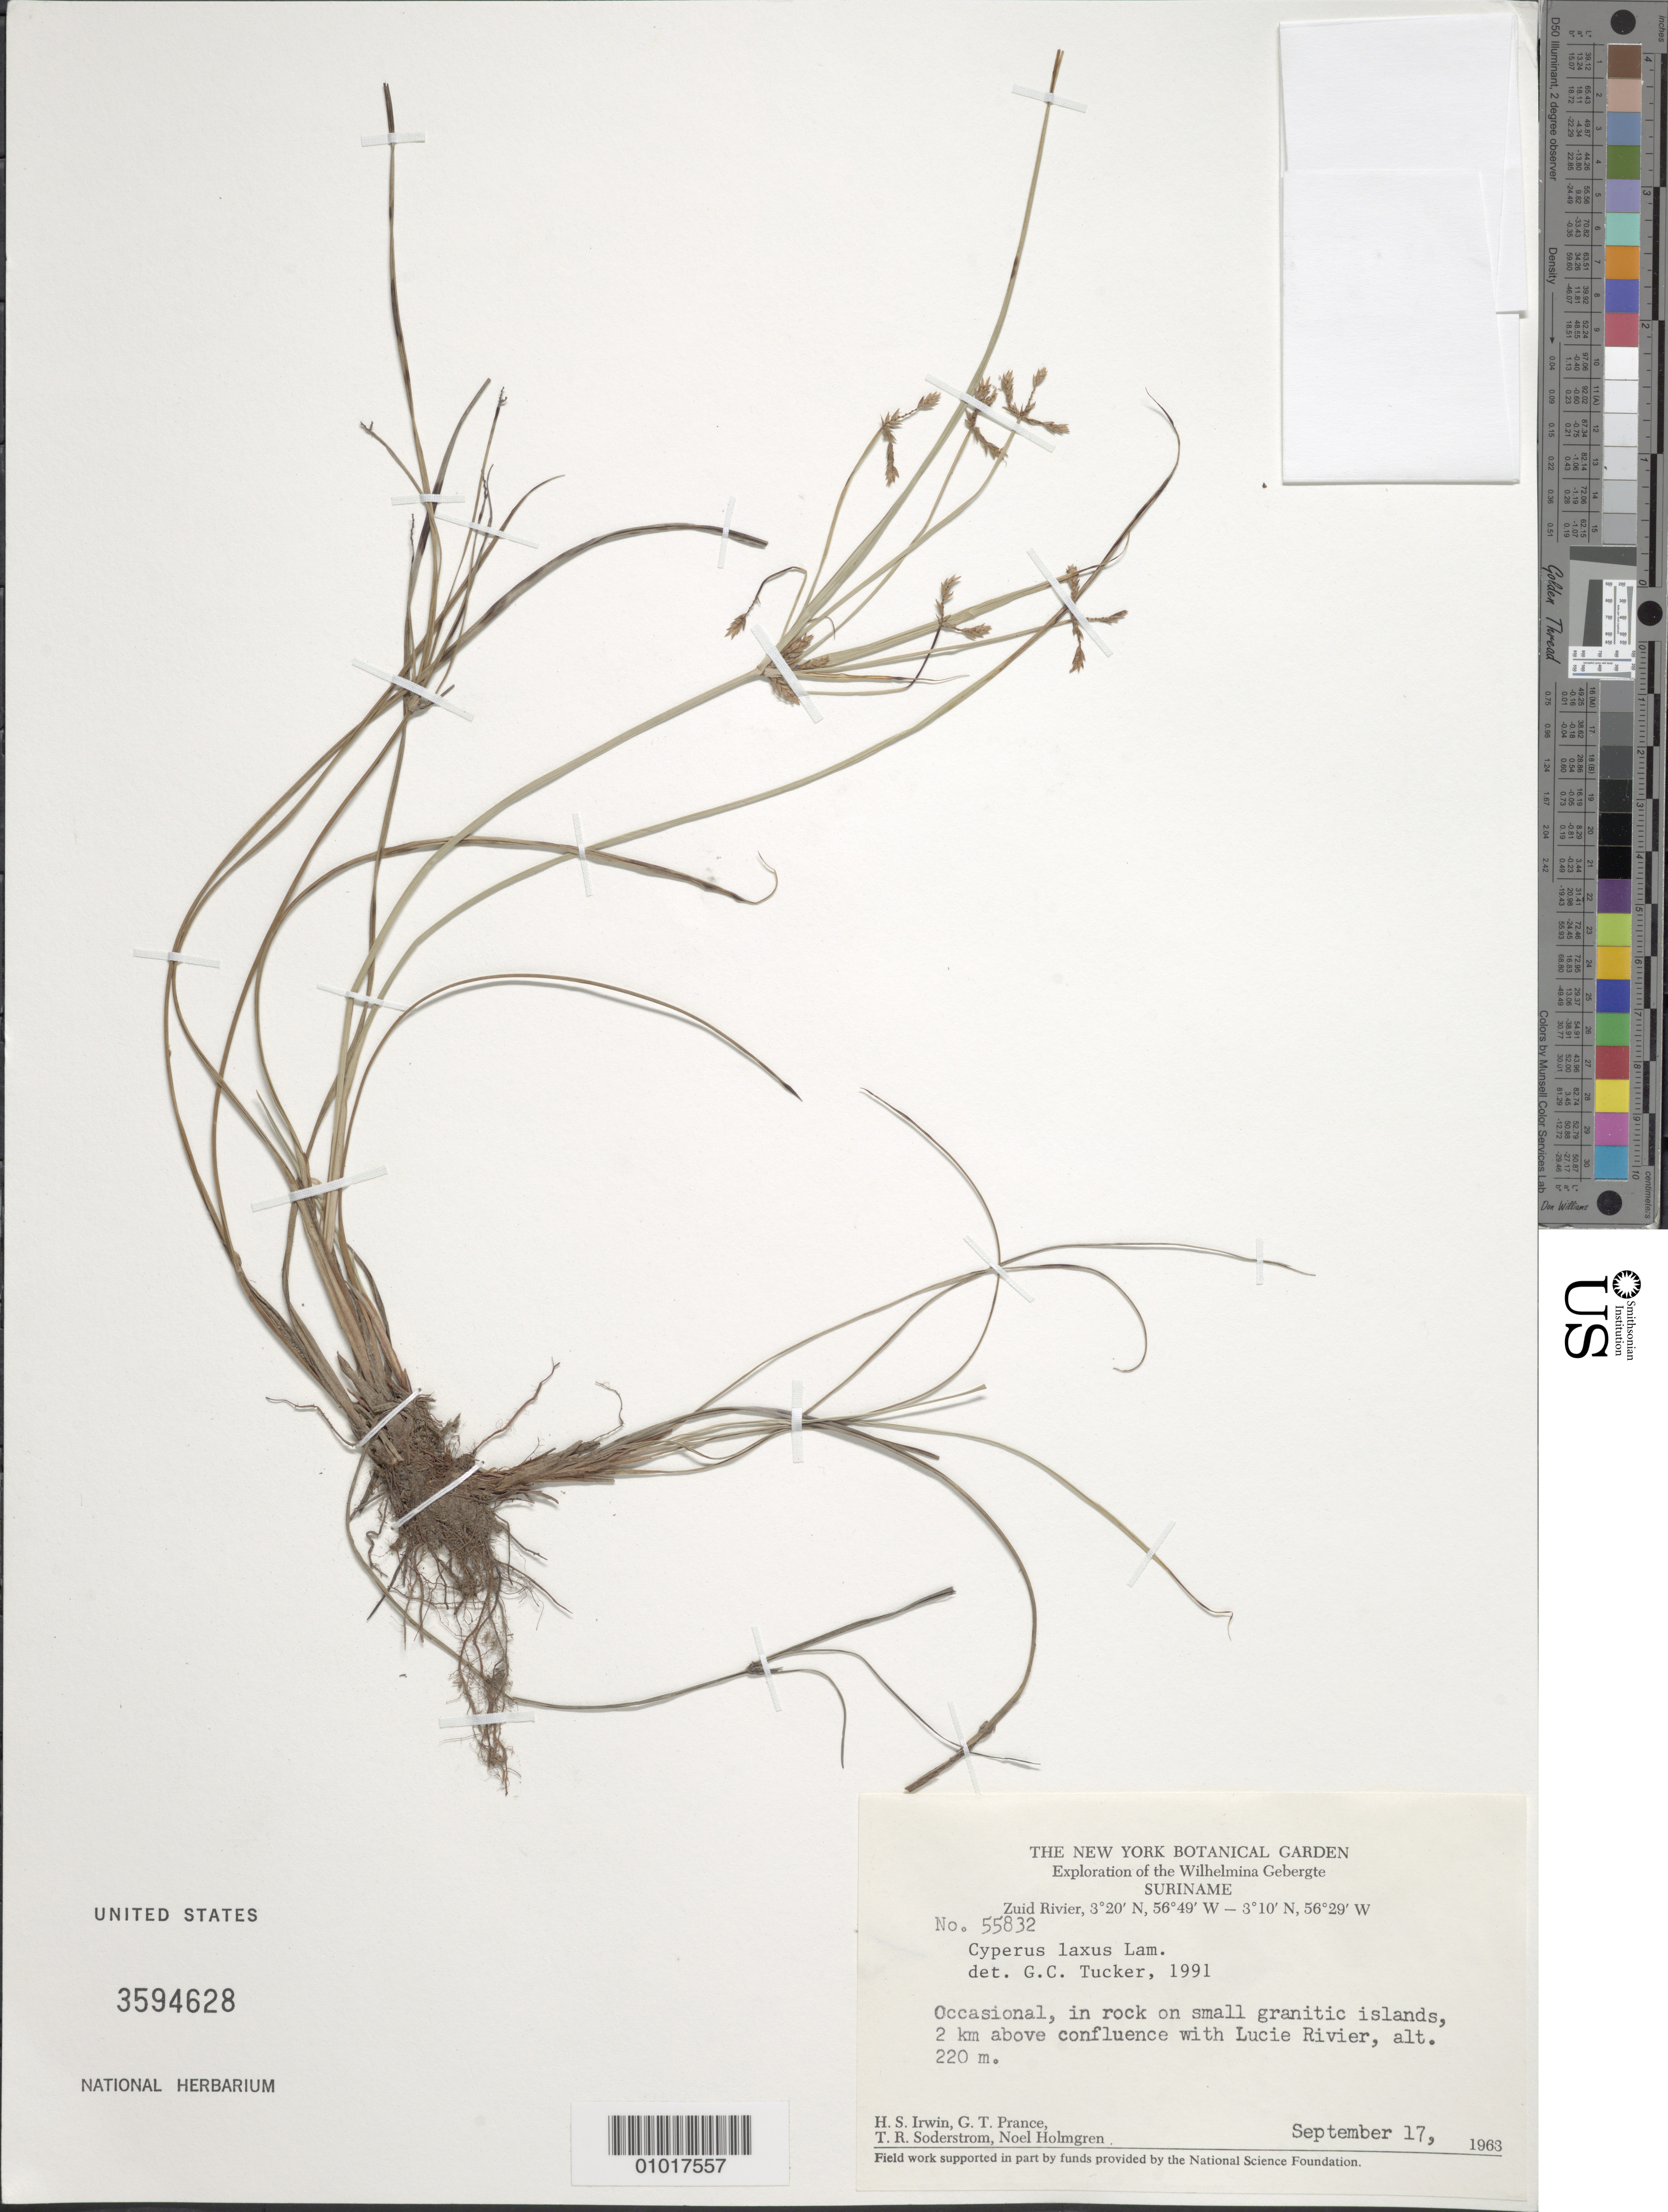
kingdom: Plantae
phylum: Tracheophyta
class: Liliopsida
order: Poales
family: Cyperaceae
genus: Cyperus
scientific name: Cyperus laxus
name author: Lam.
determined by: Tucker, G. C.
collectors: H. Irwin, G. T. Prance, T. R. Soderstrom & N. H. Holmgren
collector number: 55832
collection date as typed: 17-Sep-63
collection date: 1963-09-17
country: Suriname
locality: Zuid Rivier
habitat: In rock on small grantictic islands, 2 km above confluence with Lucie Rivier.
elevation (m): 220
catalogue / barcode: US 3594628